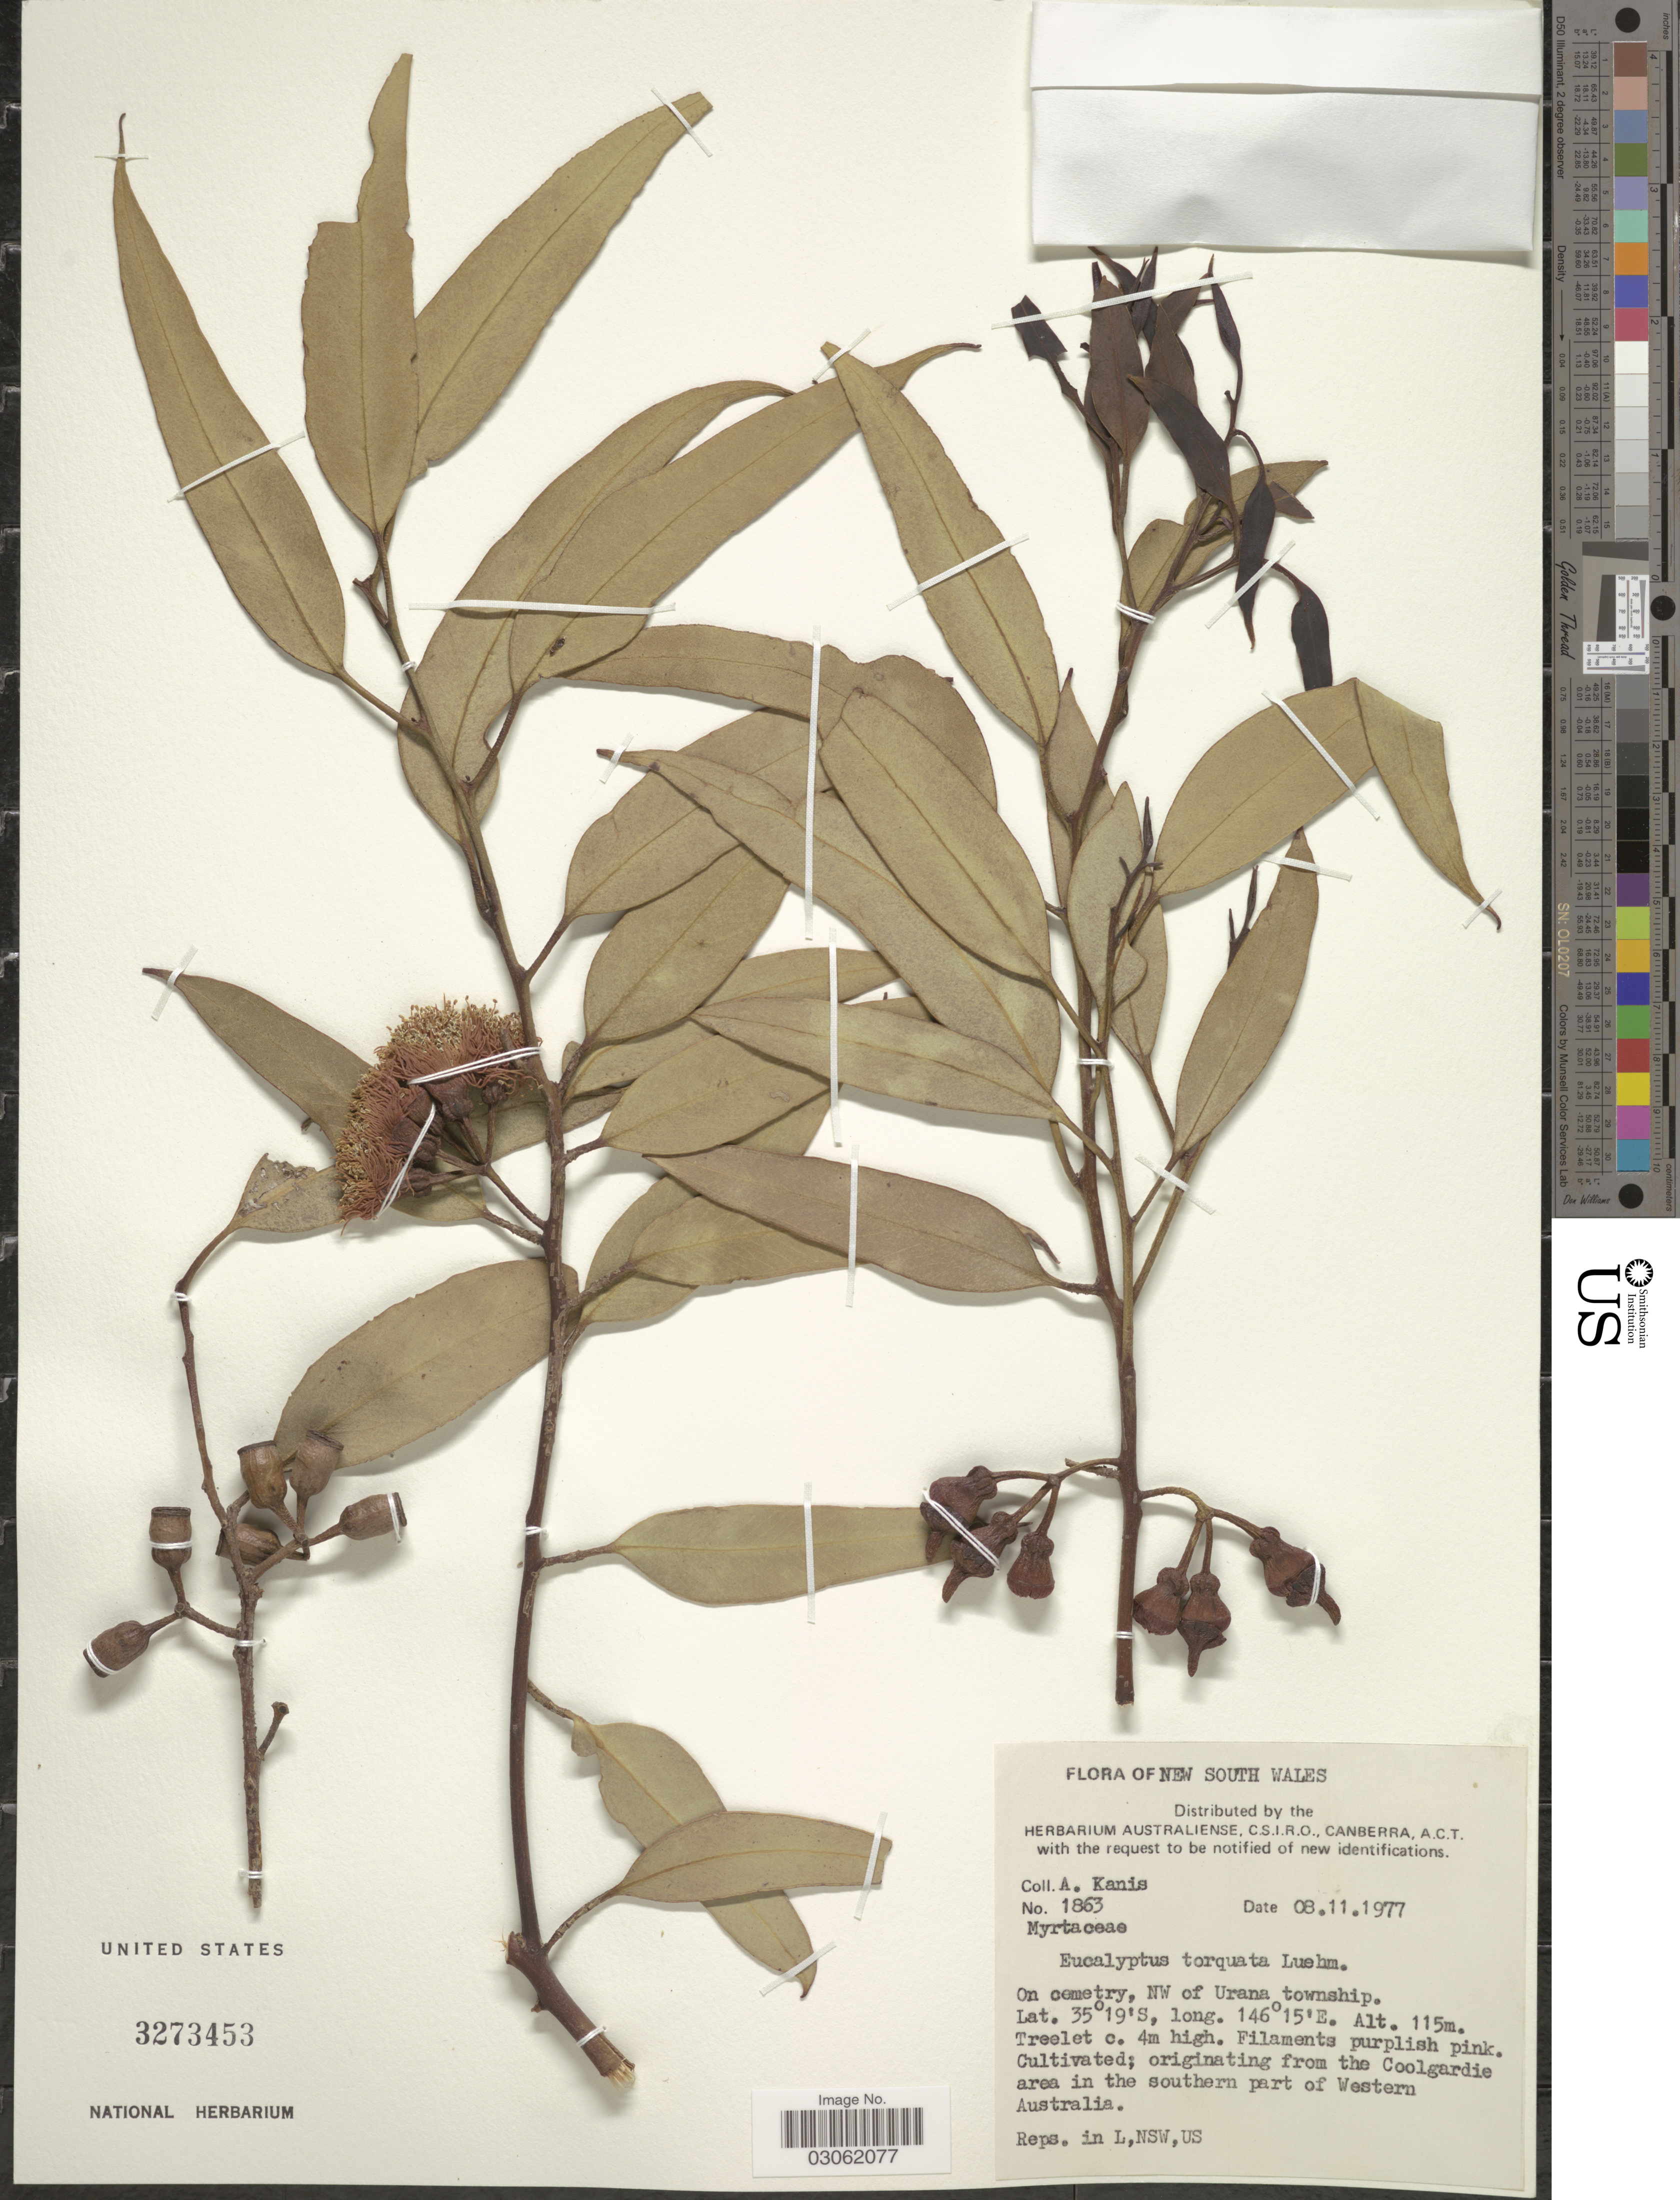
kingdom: Plantae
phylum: Tracheophyta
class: Magnoliopsida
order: Myrtales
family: Myrtaceae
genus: Eucalyptus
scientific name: Eucalyptus torquata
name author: Luehm.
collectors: A. Kanis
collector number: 1863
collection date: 1977-11-08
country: Australia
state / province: New South Wales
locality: On cemetry, NW of Urana township.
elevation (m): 115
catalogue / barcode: US 3273453